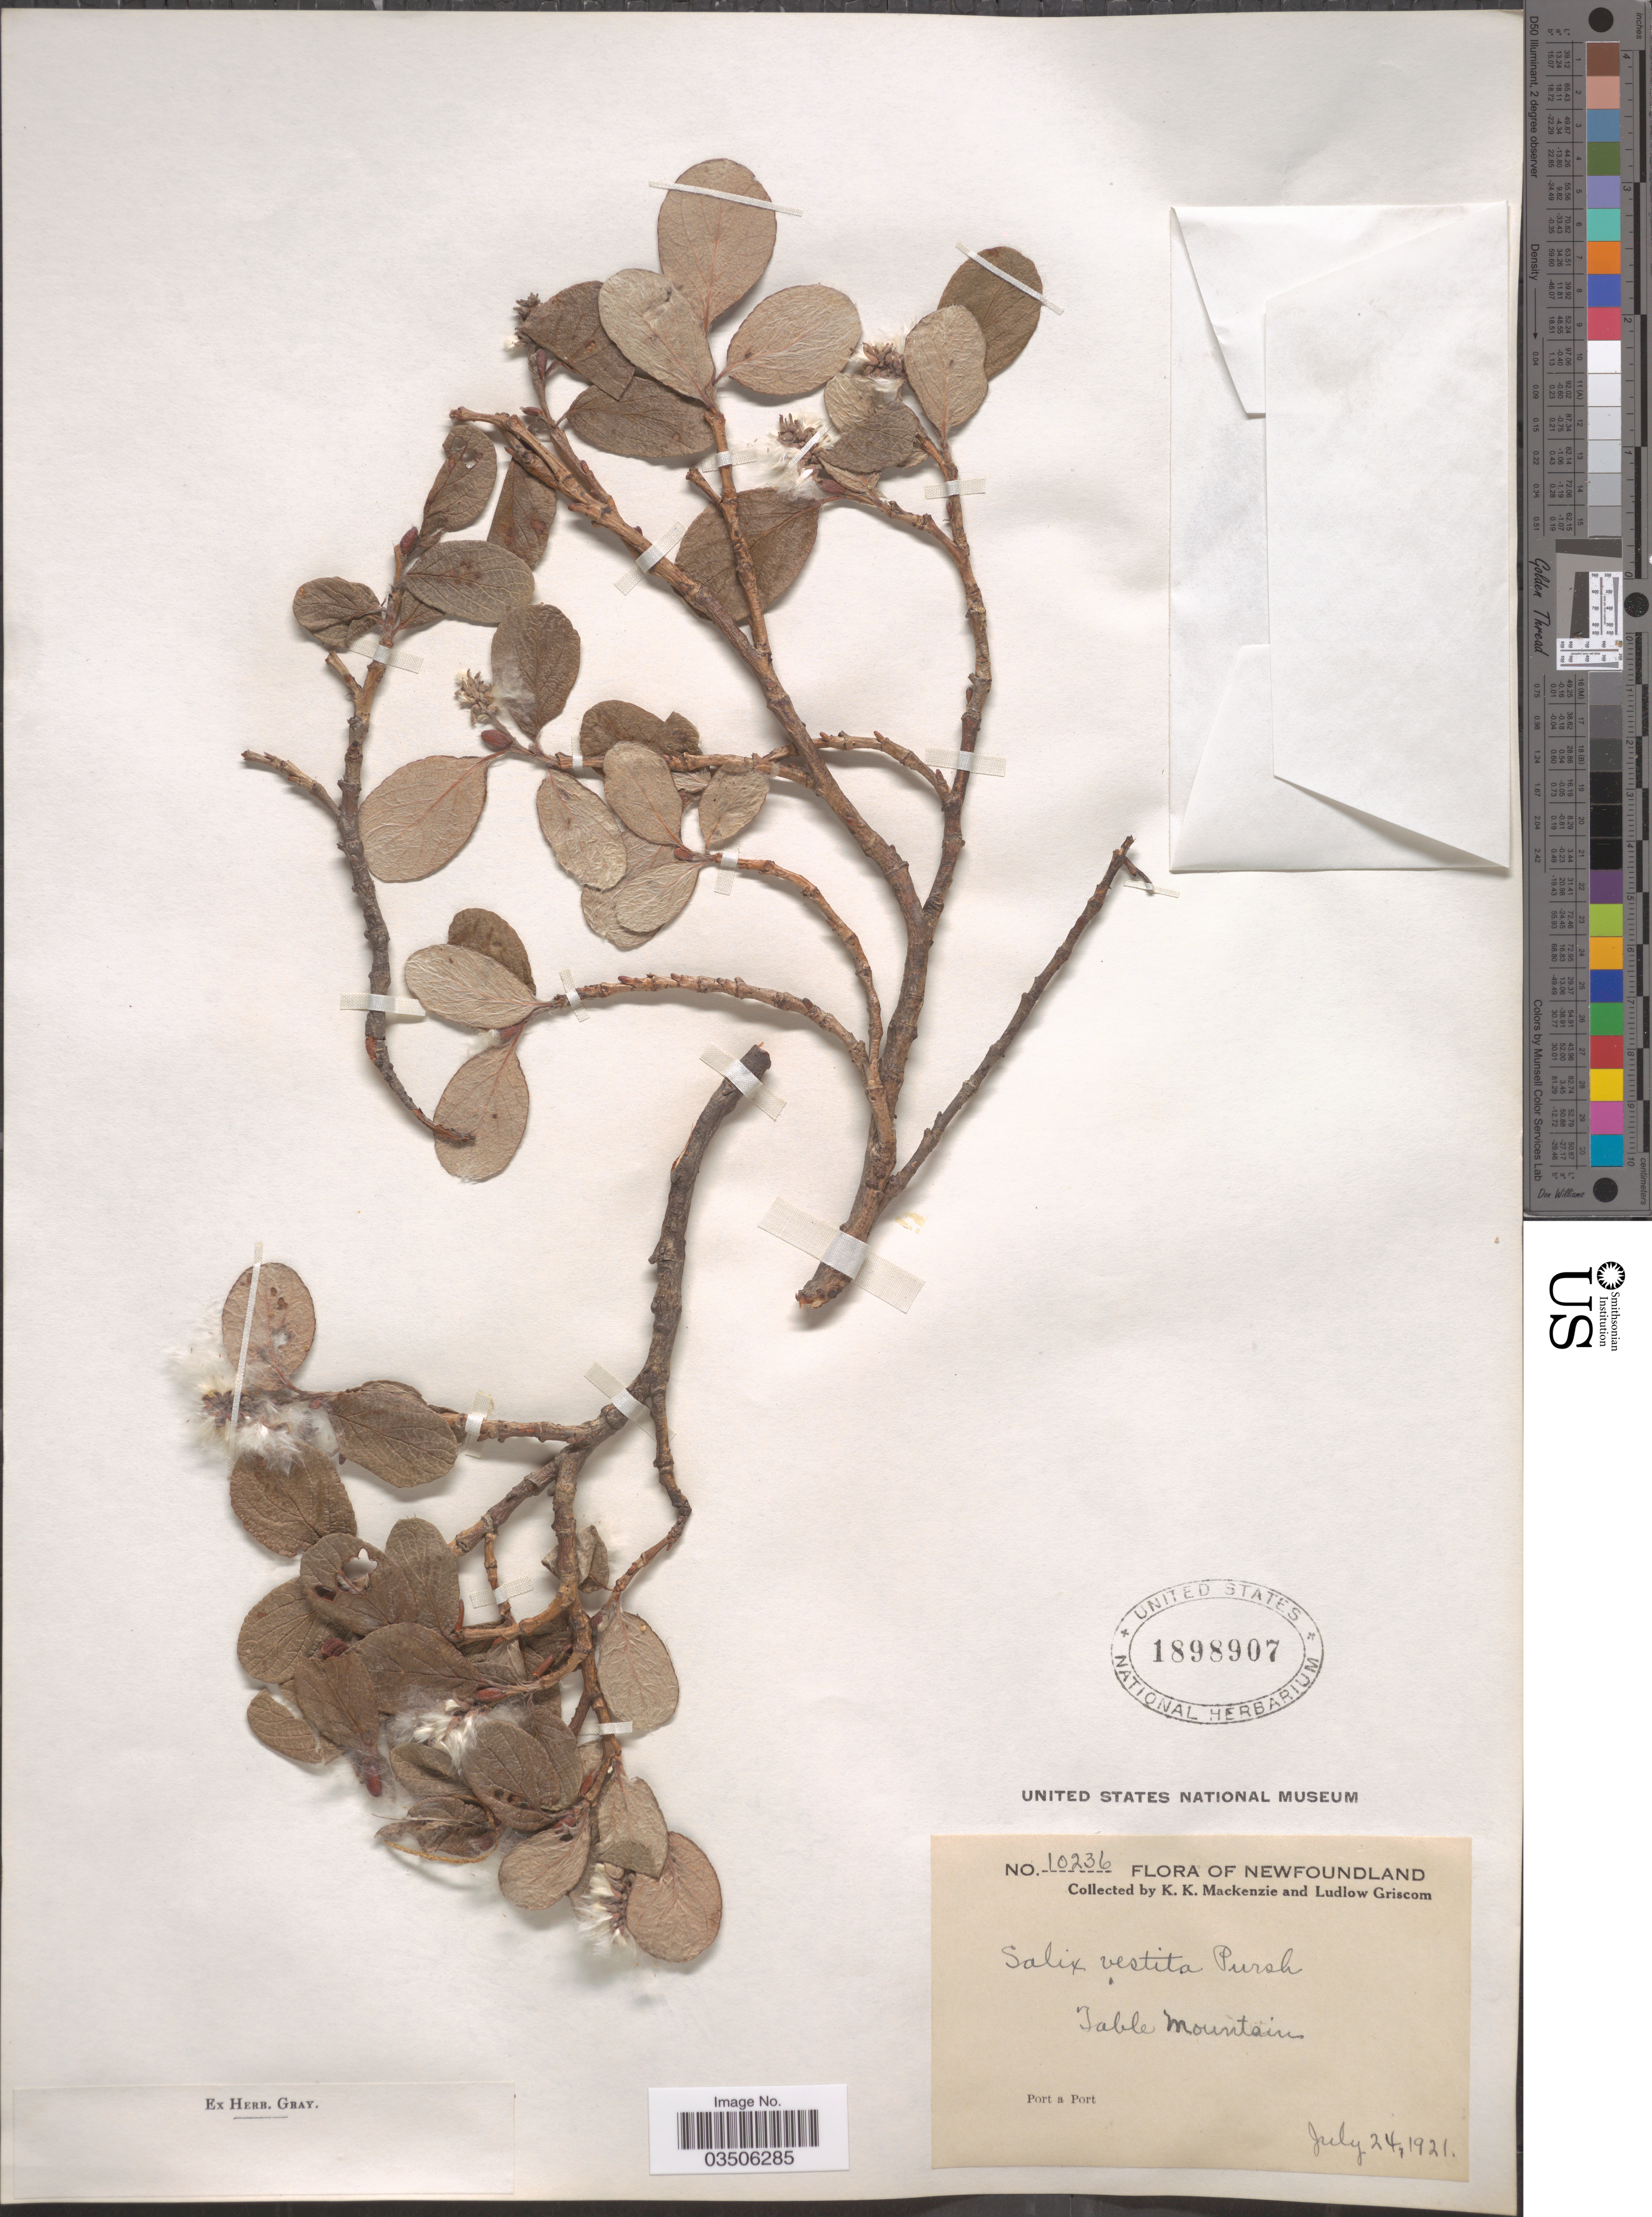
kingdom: Plantae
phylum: Tracheophyta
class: Magnoliopsida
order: Malpighiales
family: Salicaceae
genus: Salix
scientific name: Salix vestita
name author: Pursh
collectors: K. K. Mackenzie & L. Griscom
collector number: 10236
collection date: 1921-07-24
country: Canada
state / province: Newfoundland and Labrador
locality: Table Mountain. Port a Port.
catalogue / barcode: US 1898907